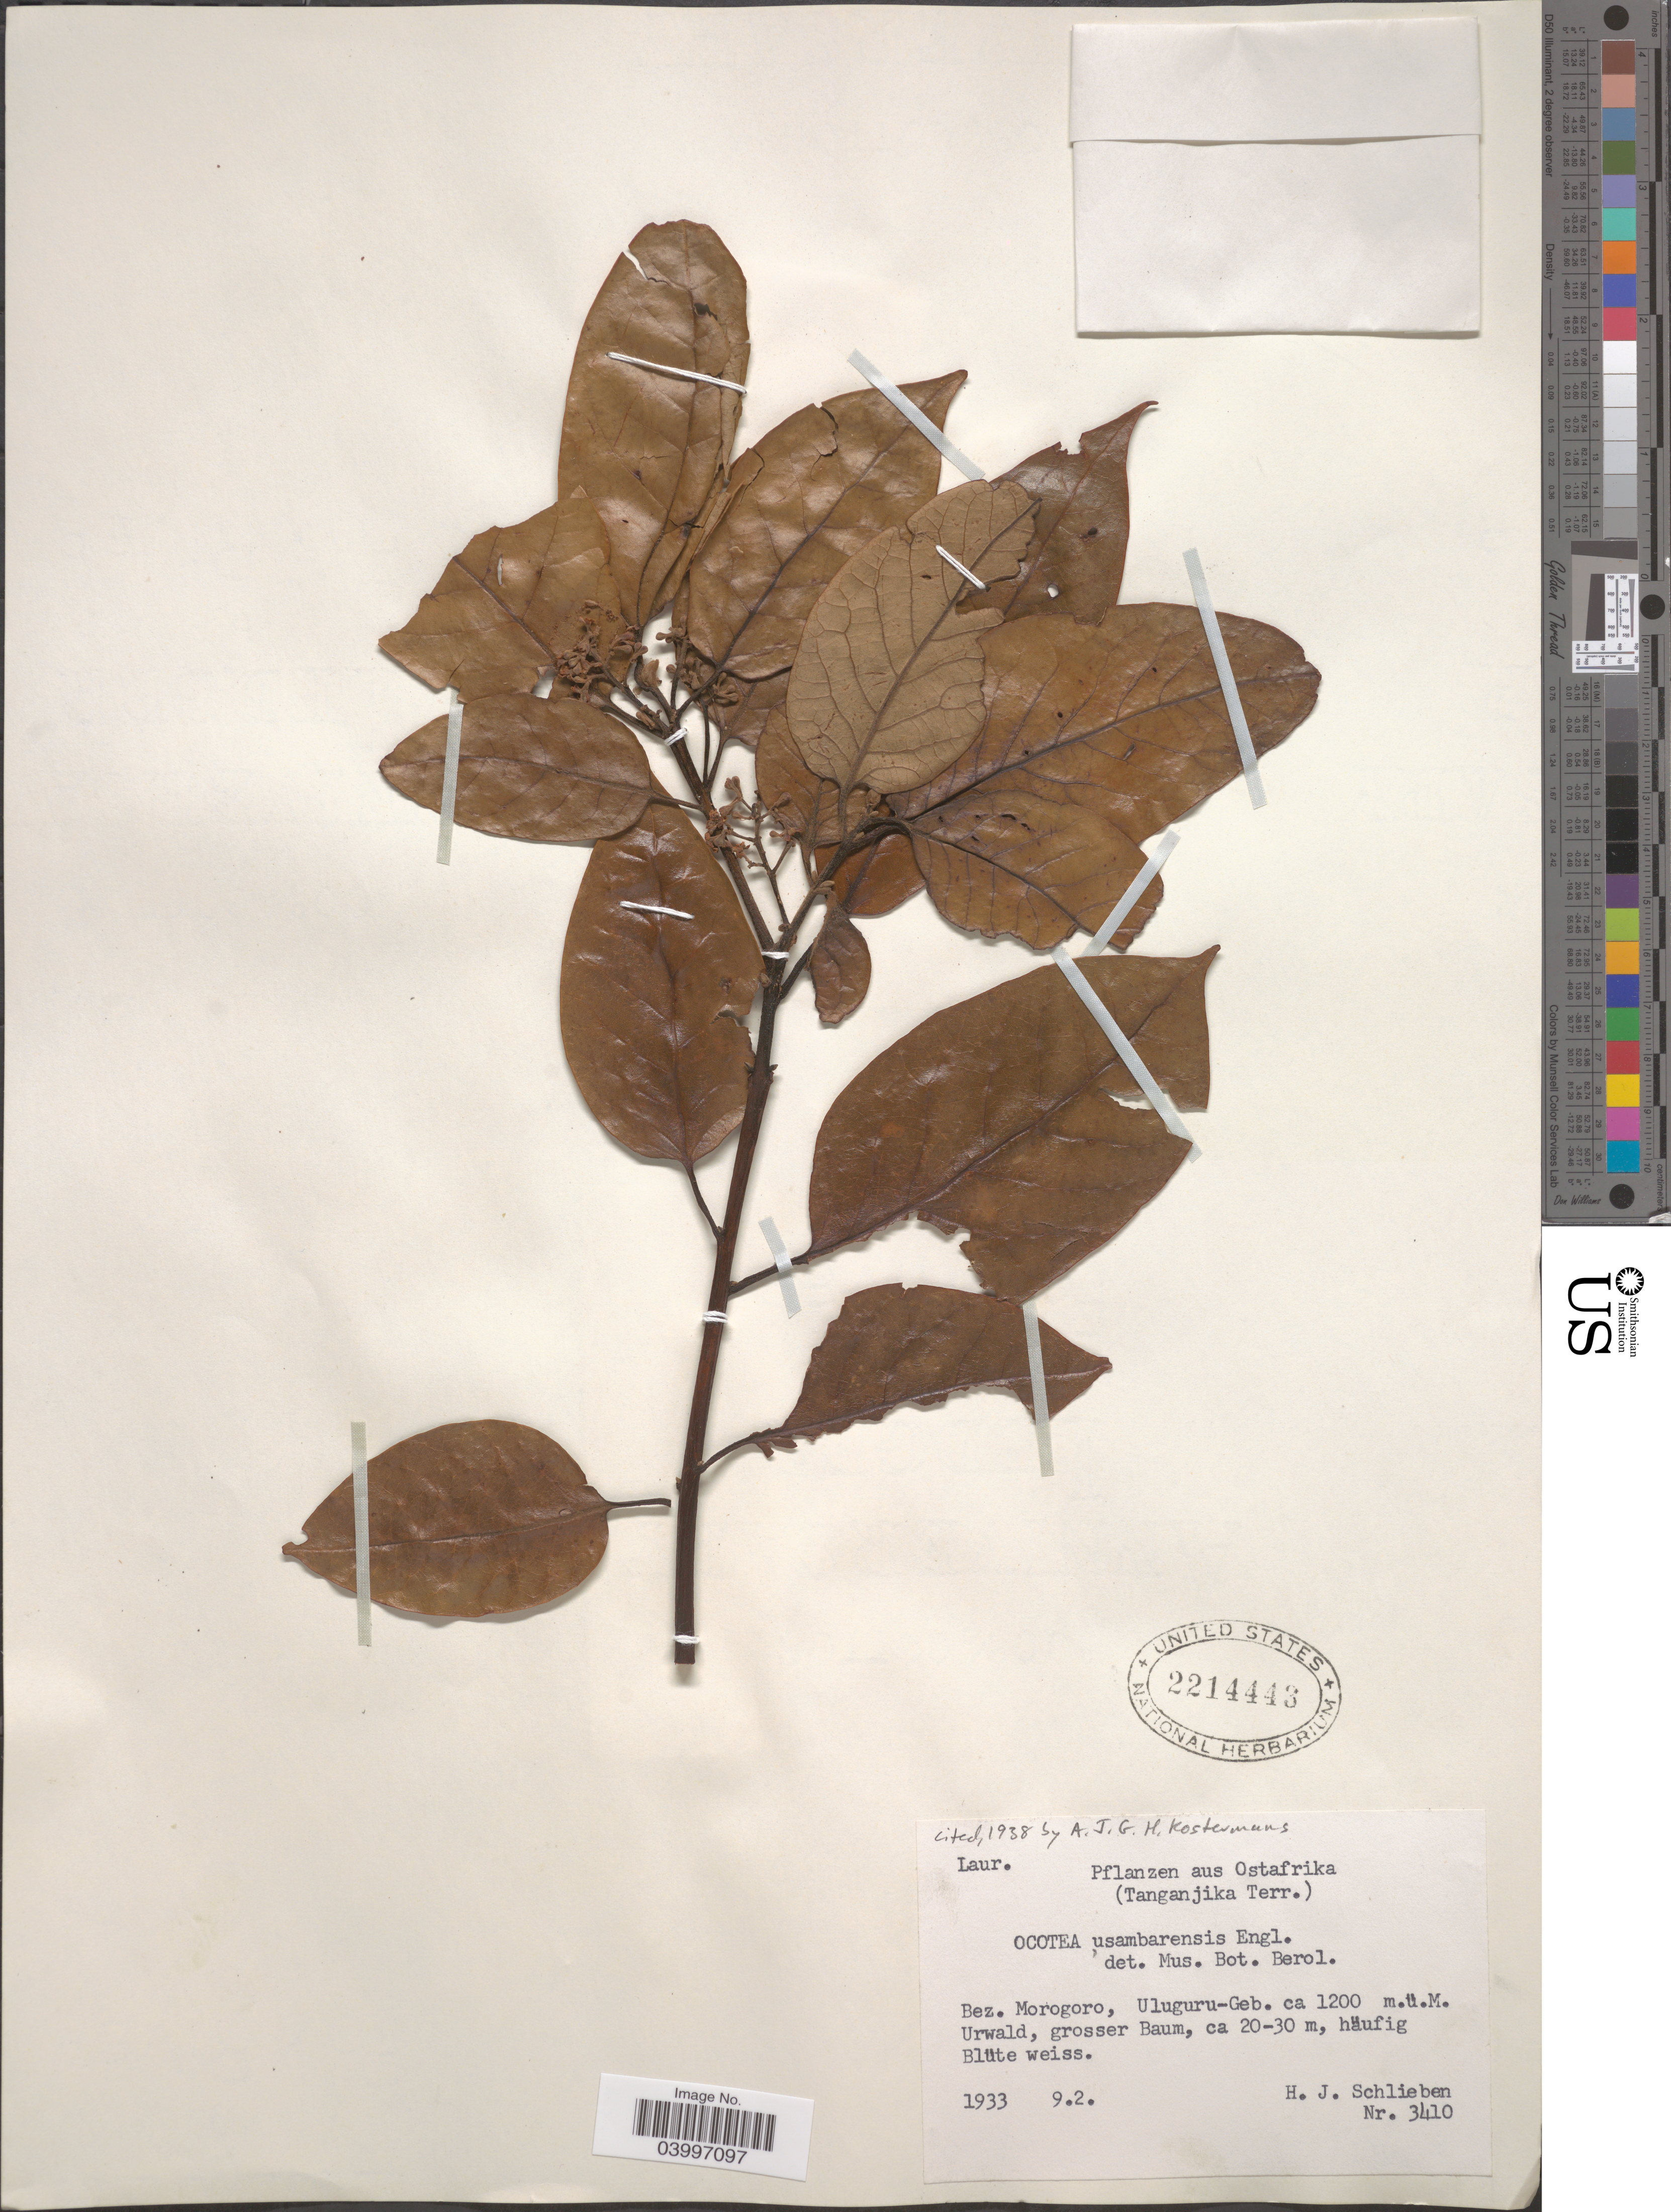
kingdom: Plantae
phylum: Tracheophyta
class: Magnoliopsida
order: Laurales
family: Lauraceae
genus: Ocotea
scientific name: Ocotea usambarensis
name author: Engl.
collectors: H. J. Schlieben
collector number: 3410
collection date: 1933-02-09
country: Tanzania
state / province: Morogoro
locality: Ostafrika (Tanganjika Terr.). Bez. Morogoro, Uluguru-Geb. Urwald, grosser Baum.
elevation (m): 1200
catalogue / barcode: US 2214443